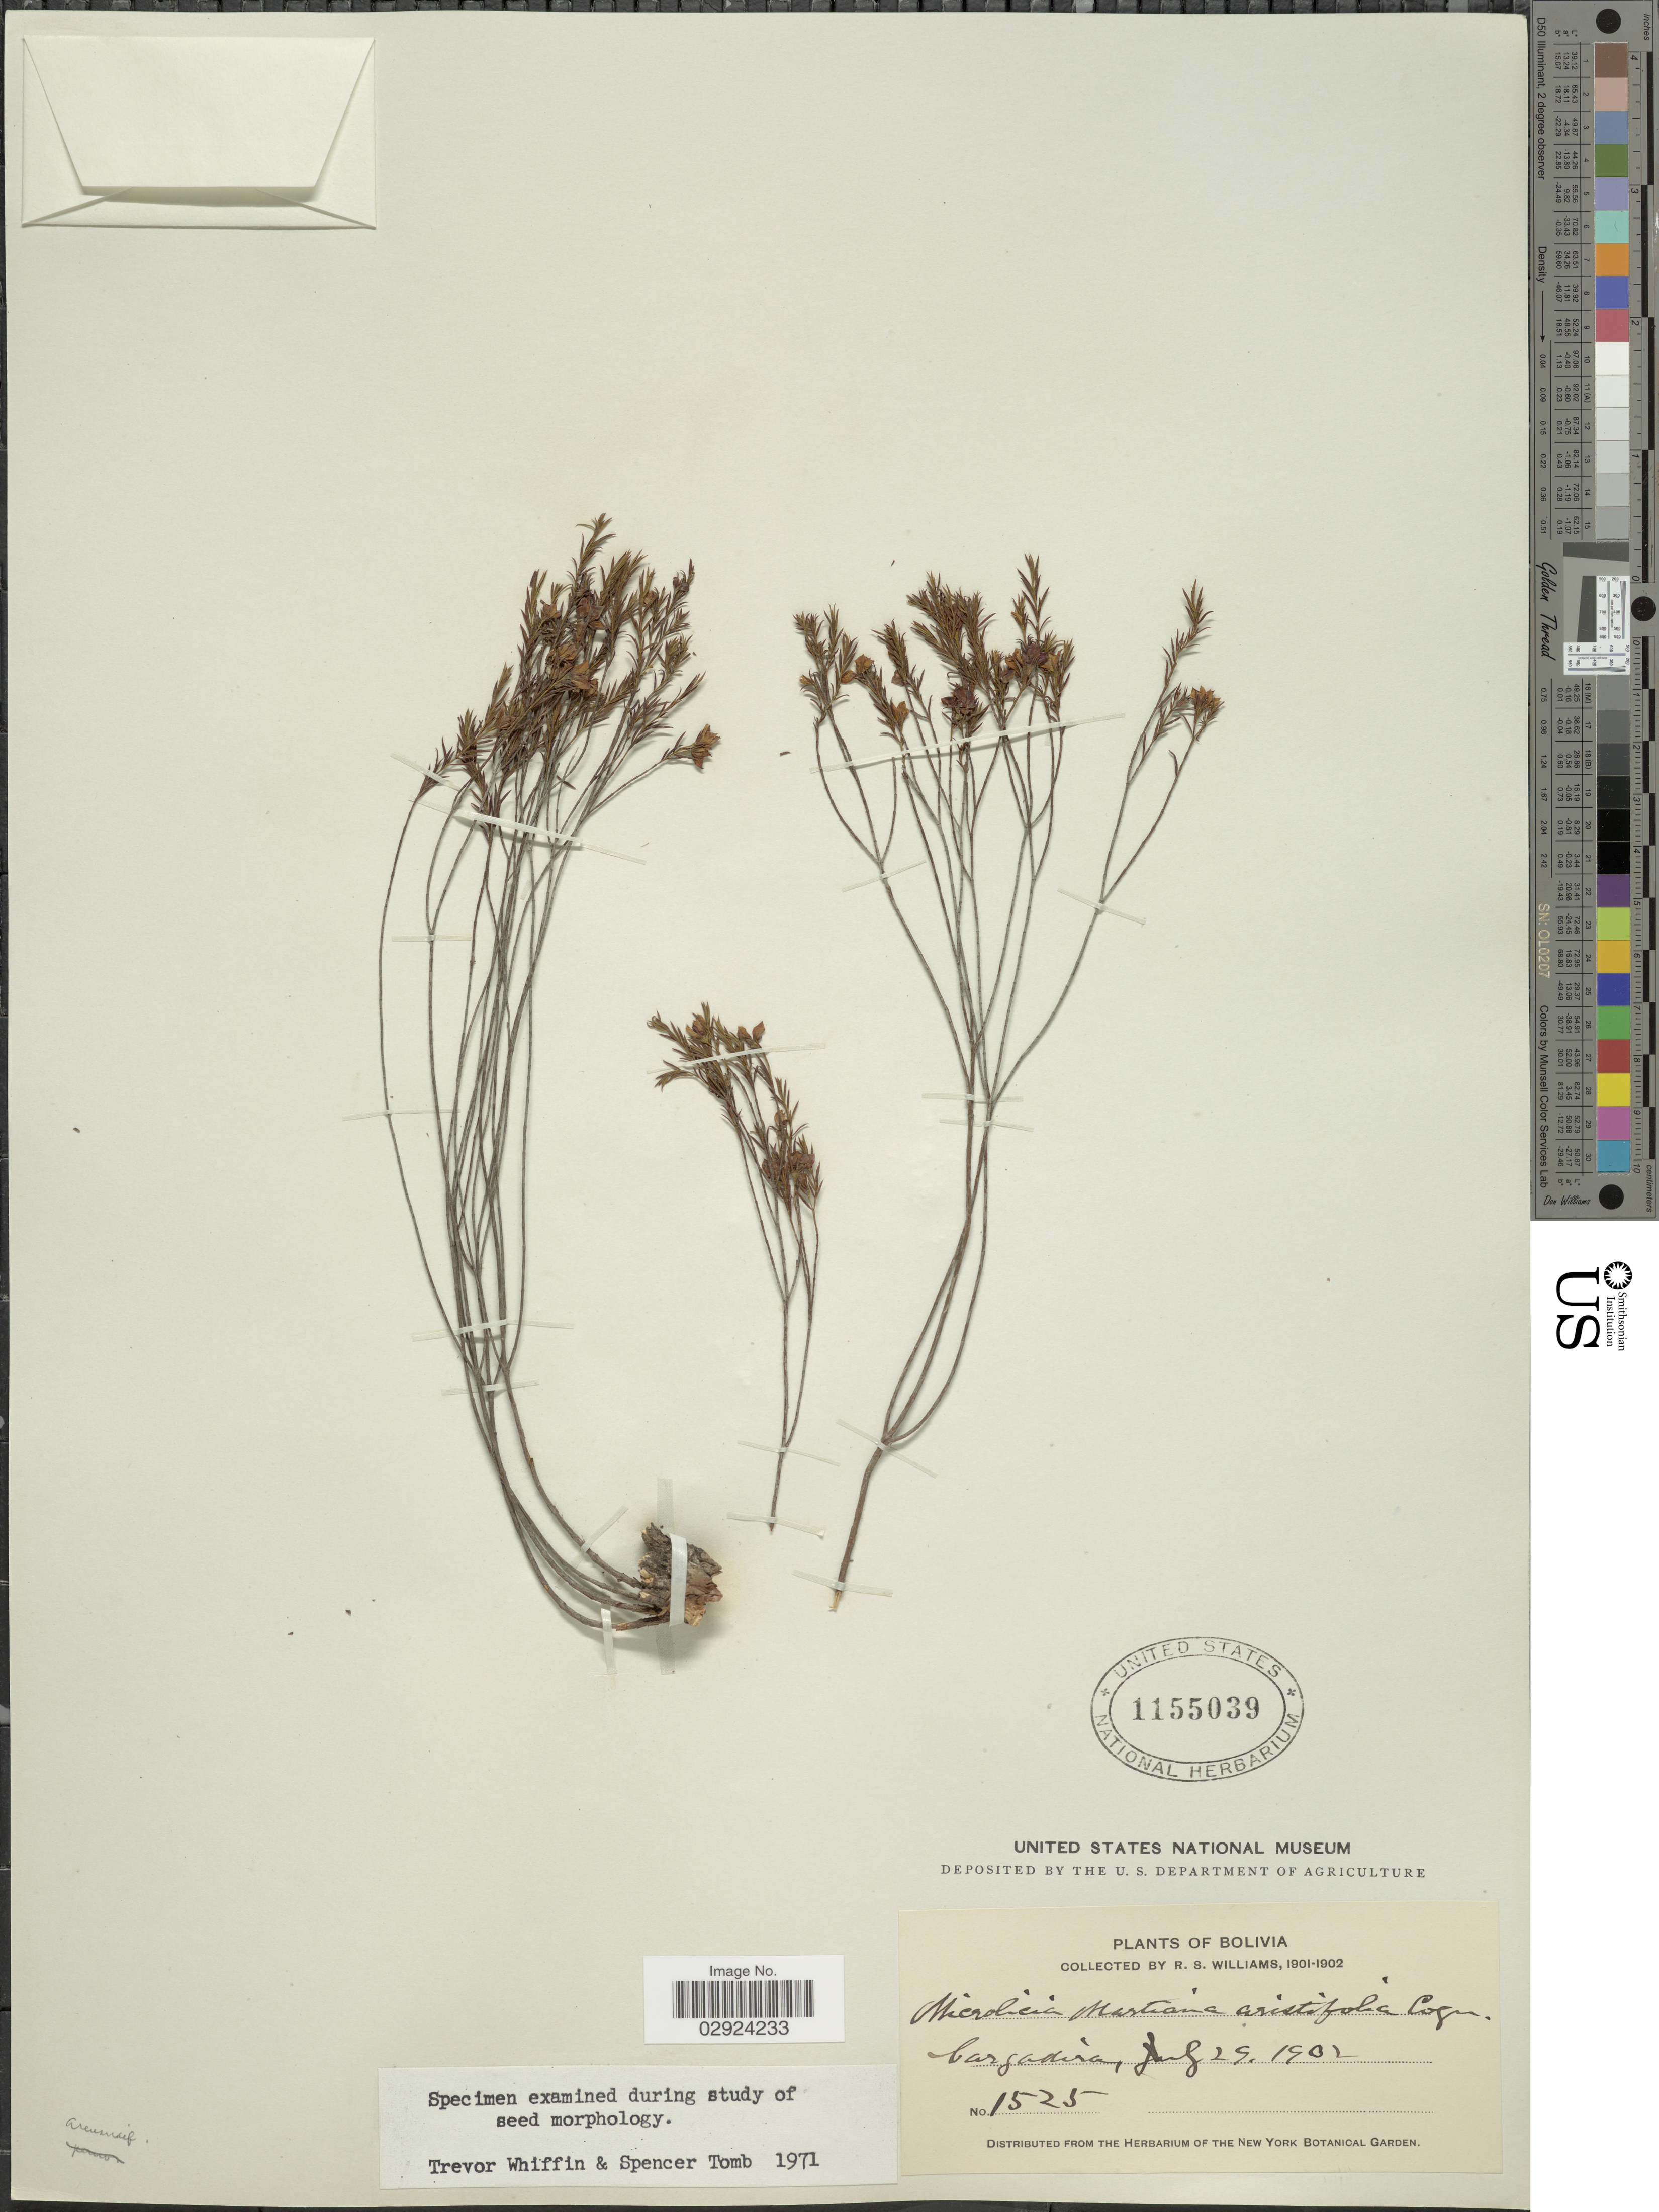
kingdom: Plantae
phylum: Tracheophyta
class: Magnoliopsida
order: Myrtales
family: Melastomataceae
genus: Microlicia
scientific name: Microlicia arenariaefolia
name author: DC.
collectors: R. S. Williams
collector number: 1525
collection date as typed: July 29, 1902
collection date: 1902-07-29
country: Bolivia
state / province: La Paz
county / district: Franz Tamayo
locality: Cargadira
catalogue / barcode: US 1155039